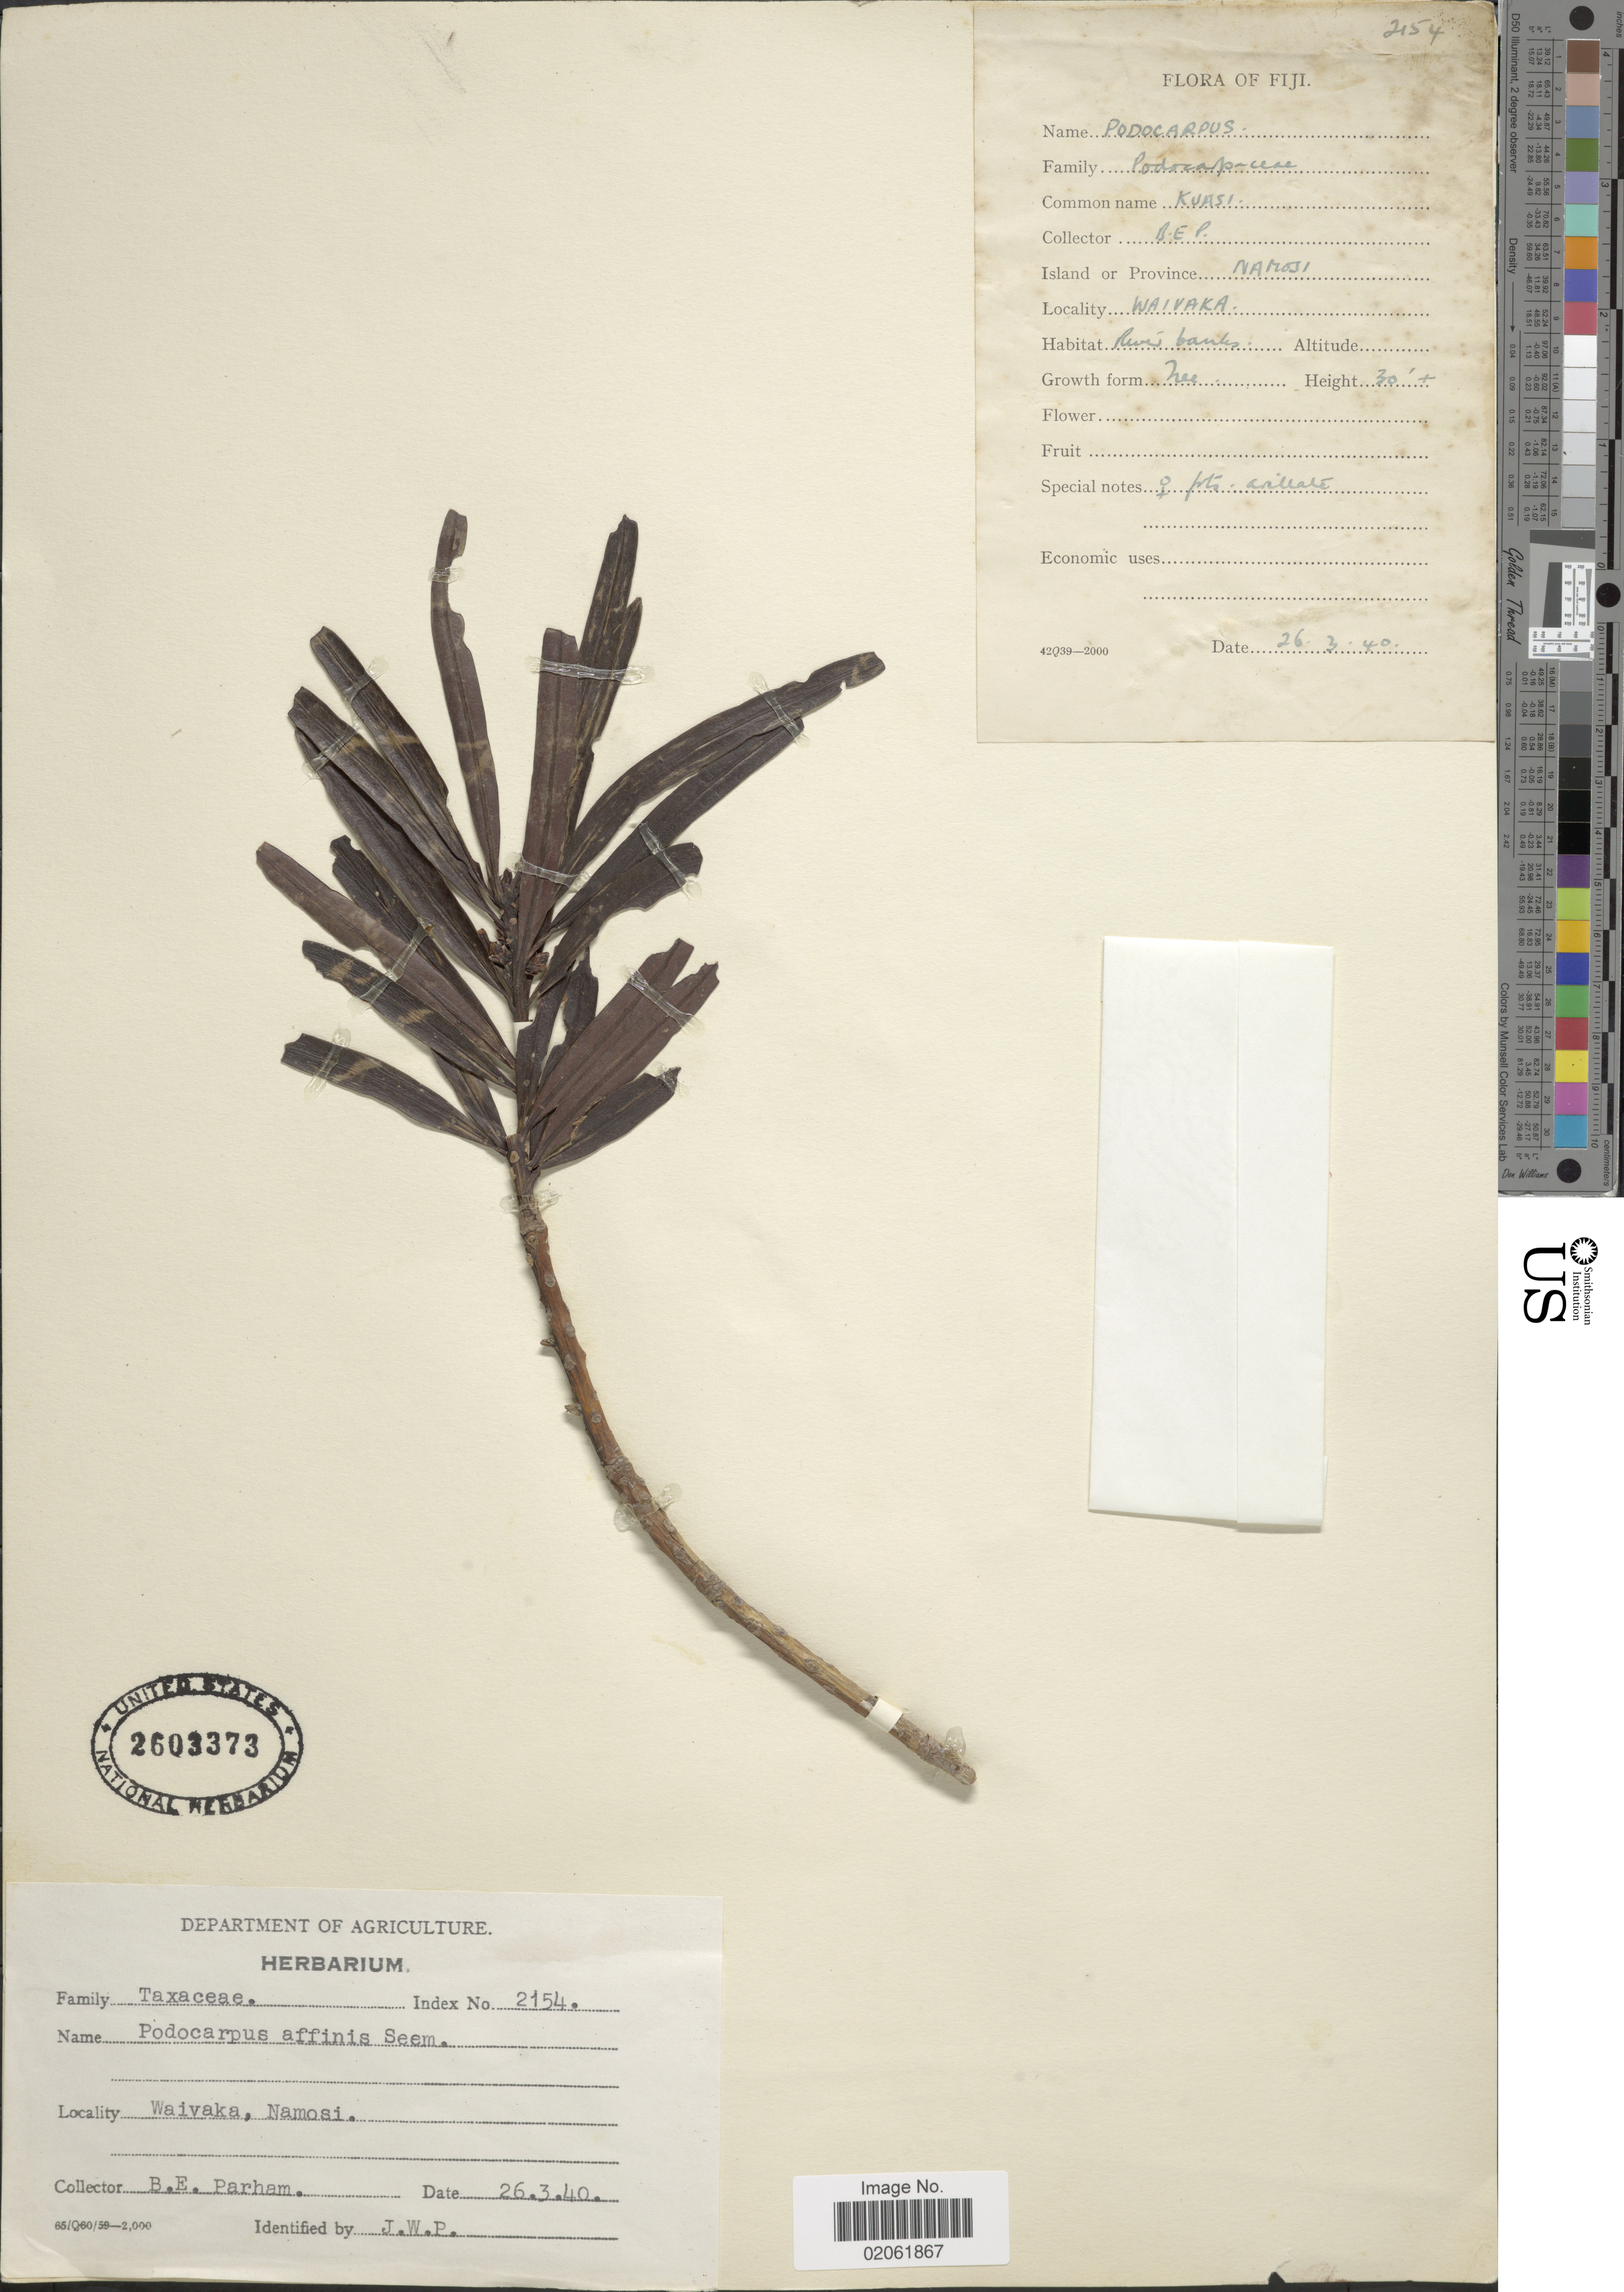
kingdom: Plantae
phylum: Tracheophyta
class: Pinopsida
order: Pinales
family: Podocarpaceae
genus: Podocarpus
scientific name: Podocarpus affinis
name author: Seem.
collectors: B. E. Parham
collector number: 2154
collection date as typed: Transcribed d/m/y: 26/3/40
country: Fiji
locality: Waivaka, Namosi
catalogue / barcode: US 2603373